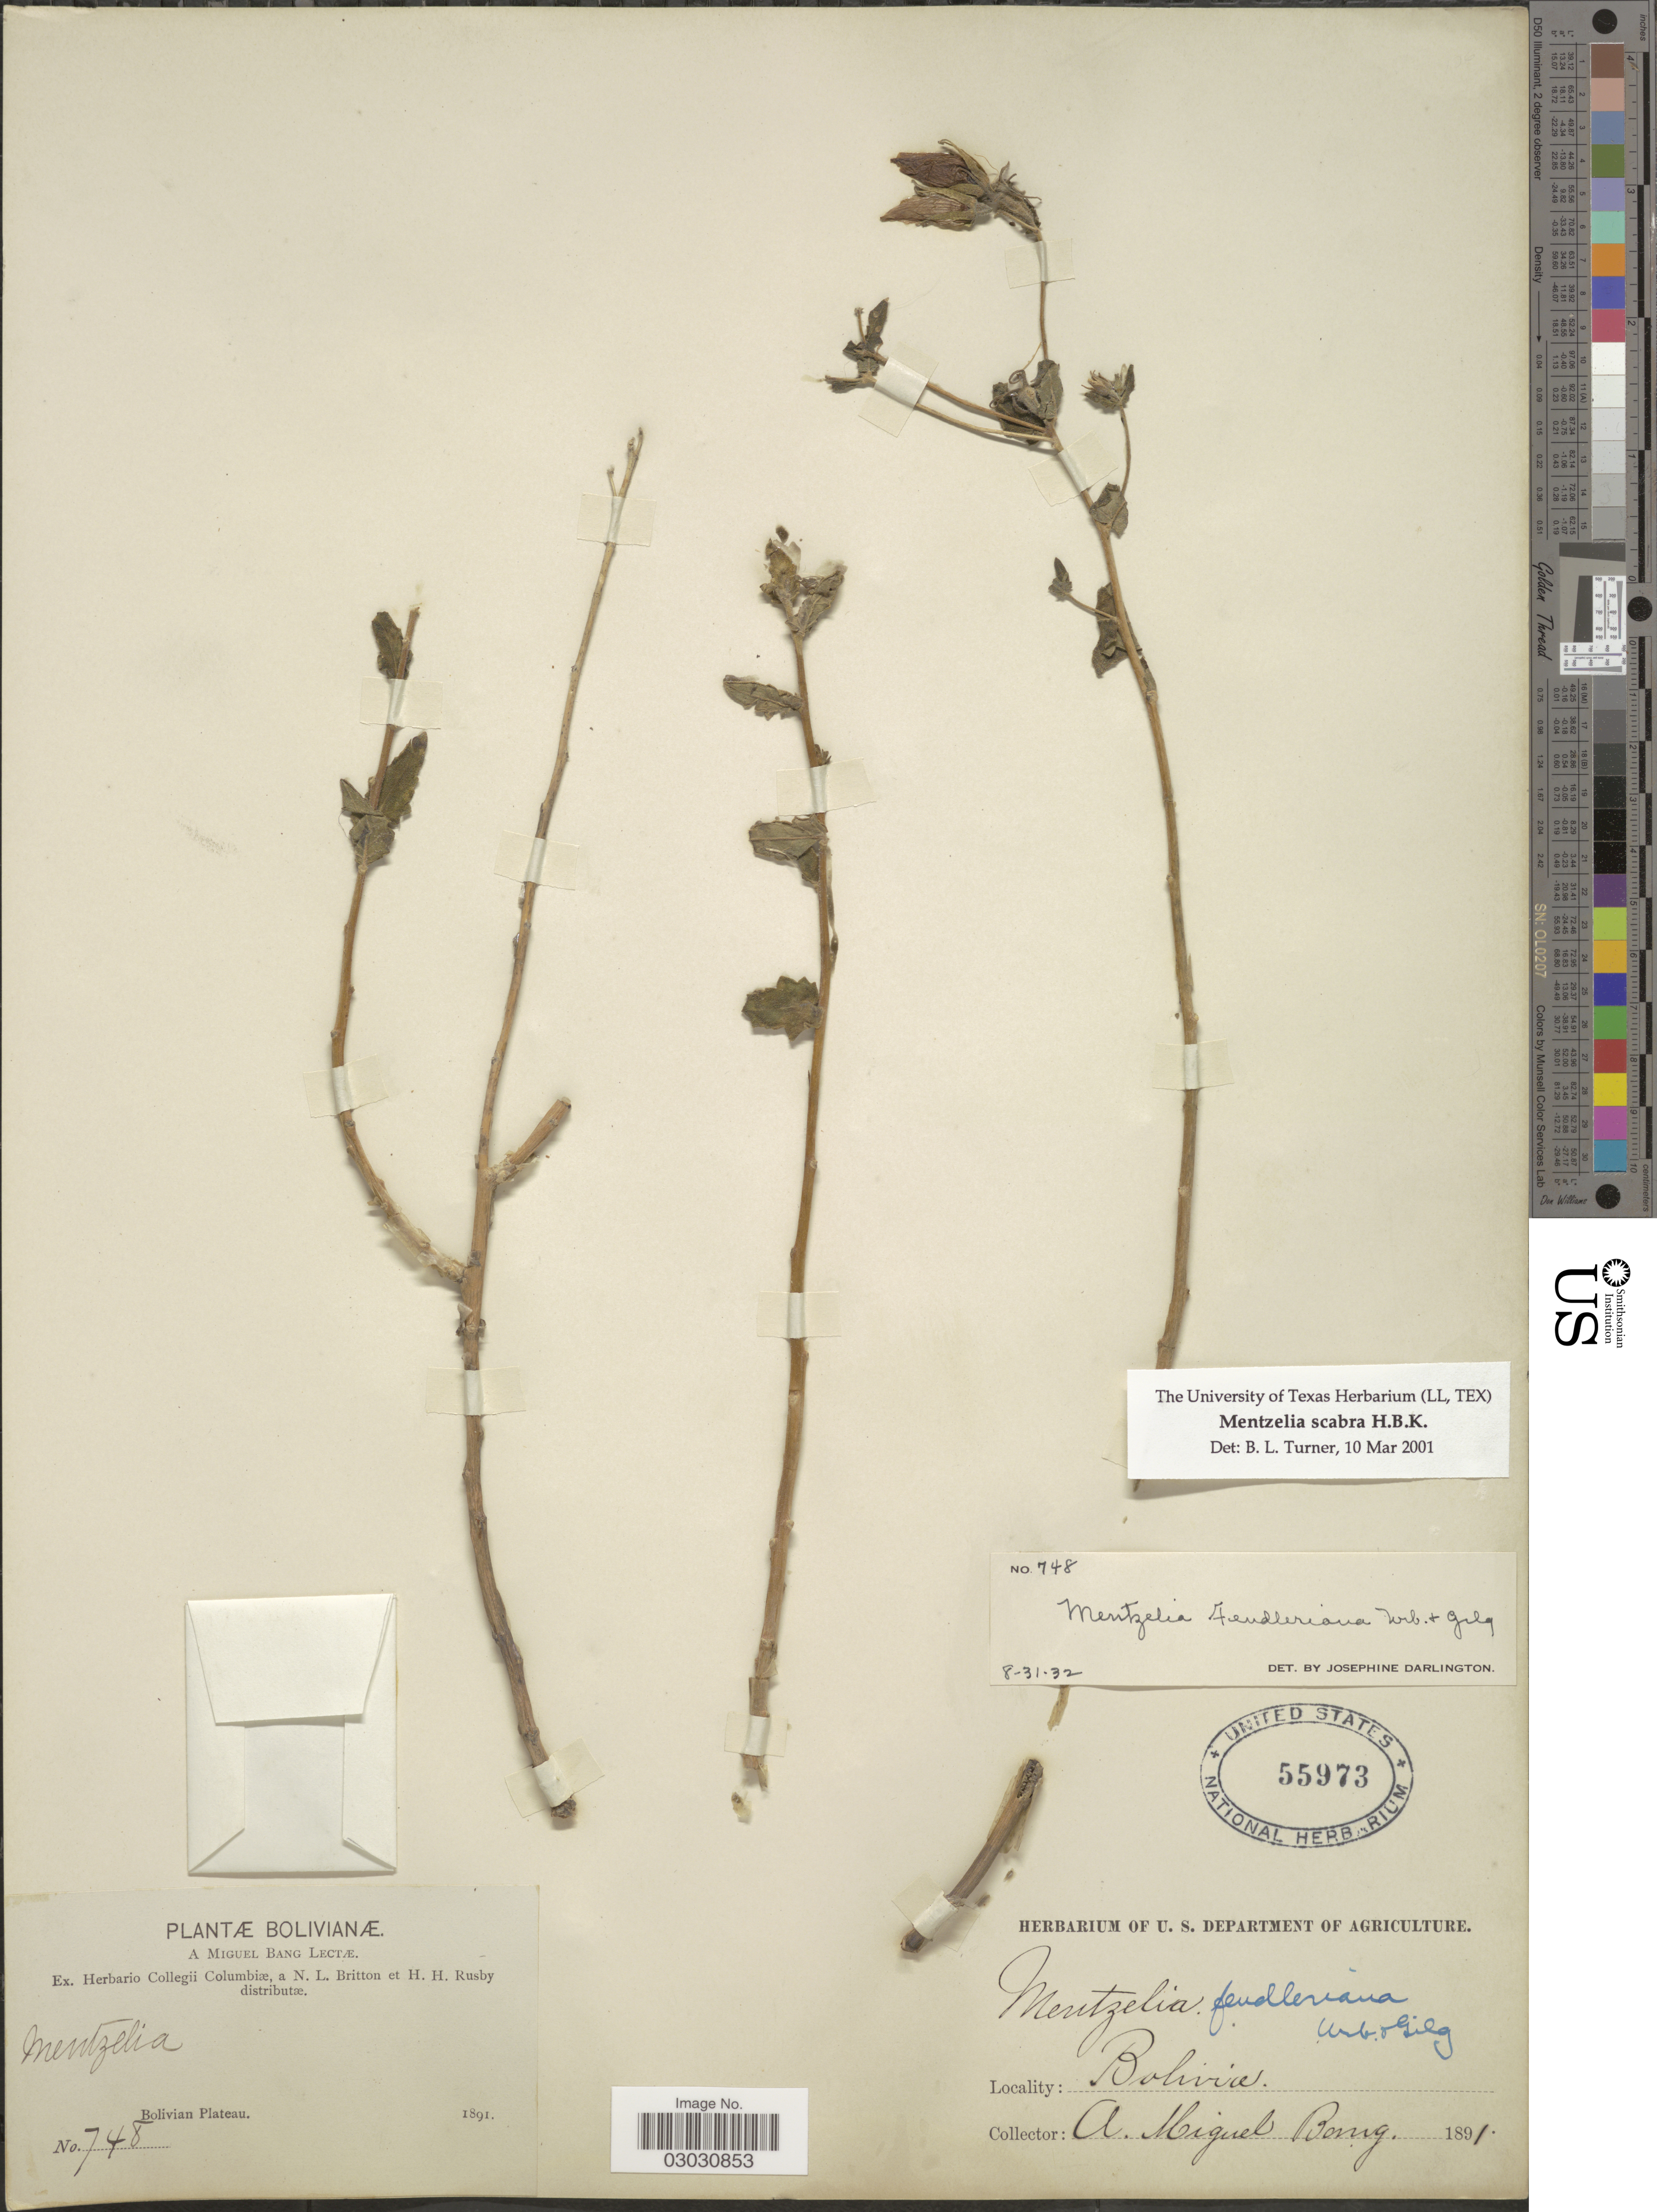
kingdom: Plantae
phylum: Tracheophyta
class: Magnoliopsida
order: Cornales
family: Loasaceae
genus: Mentzelia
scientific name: Mentzelia scabra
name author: Kunth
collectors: M. Bang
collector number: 748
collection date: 1891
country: Bolivia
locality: Bolivian Plateau.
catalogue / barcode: US 55973